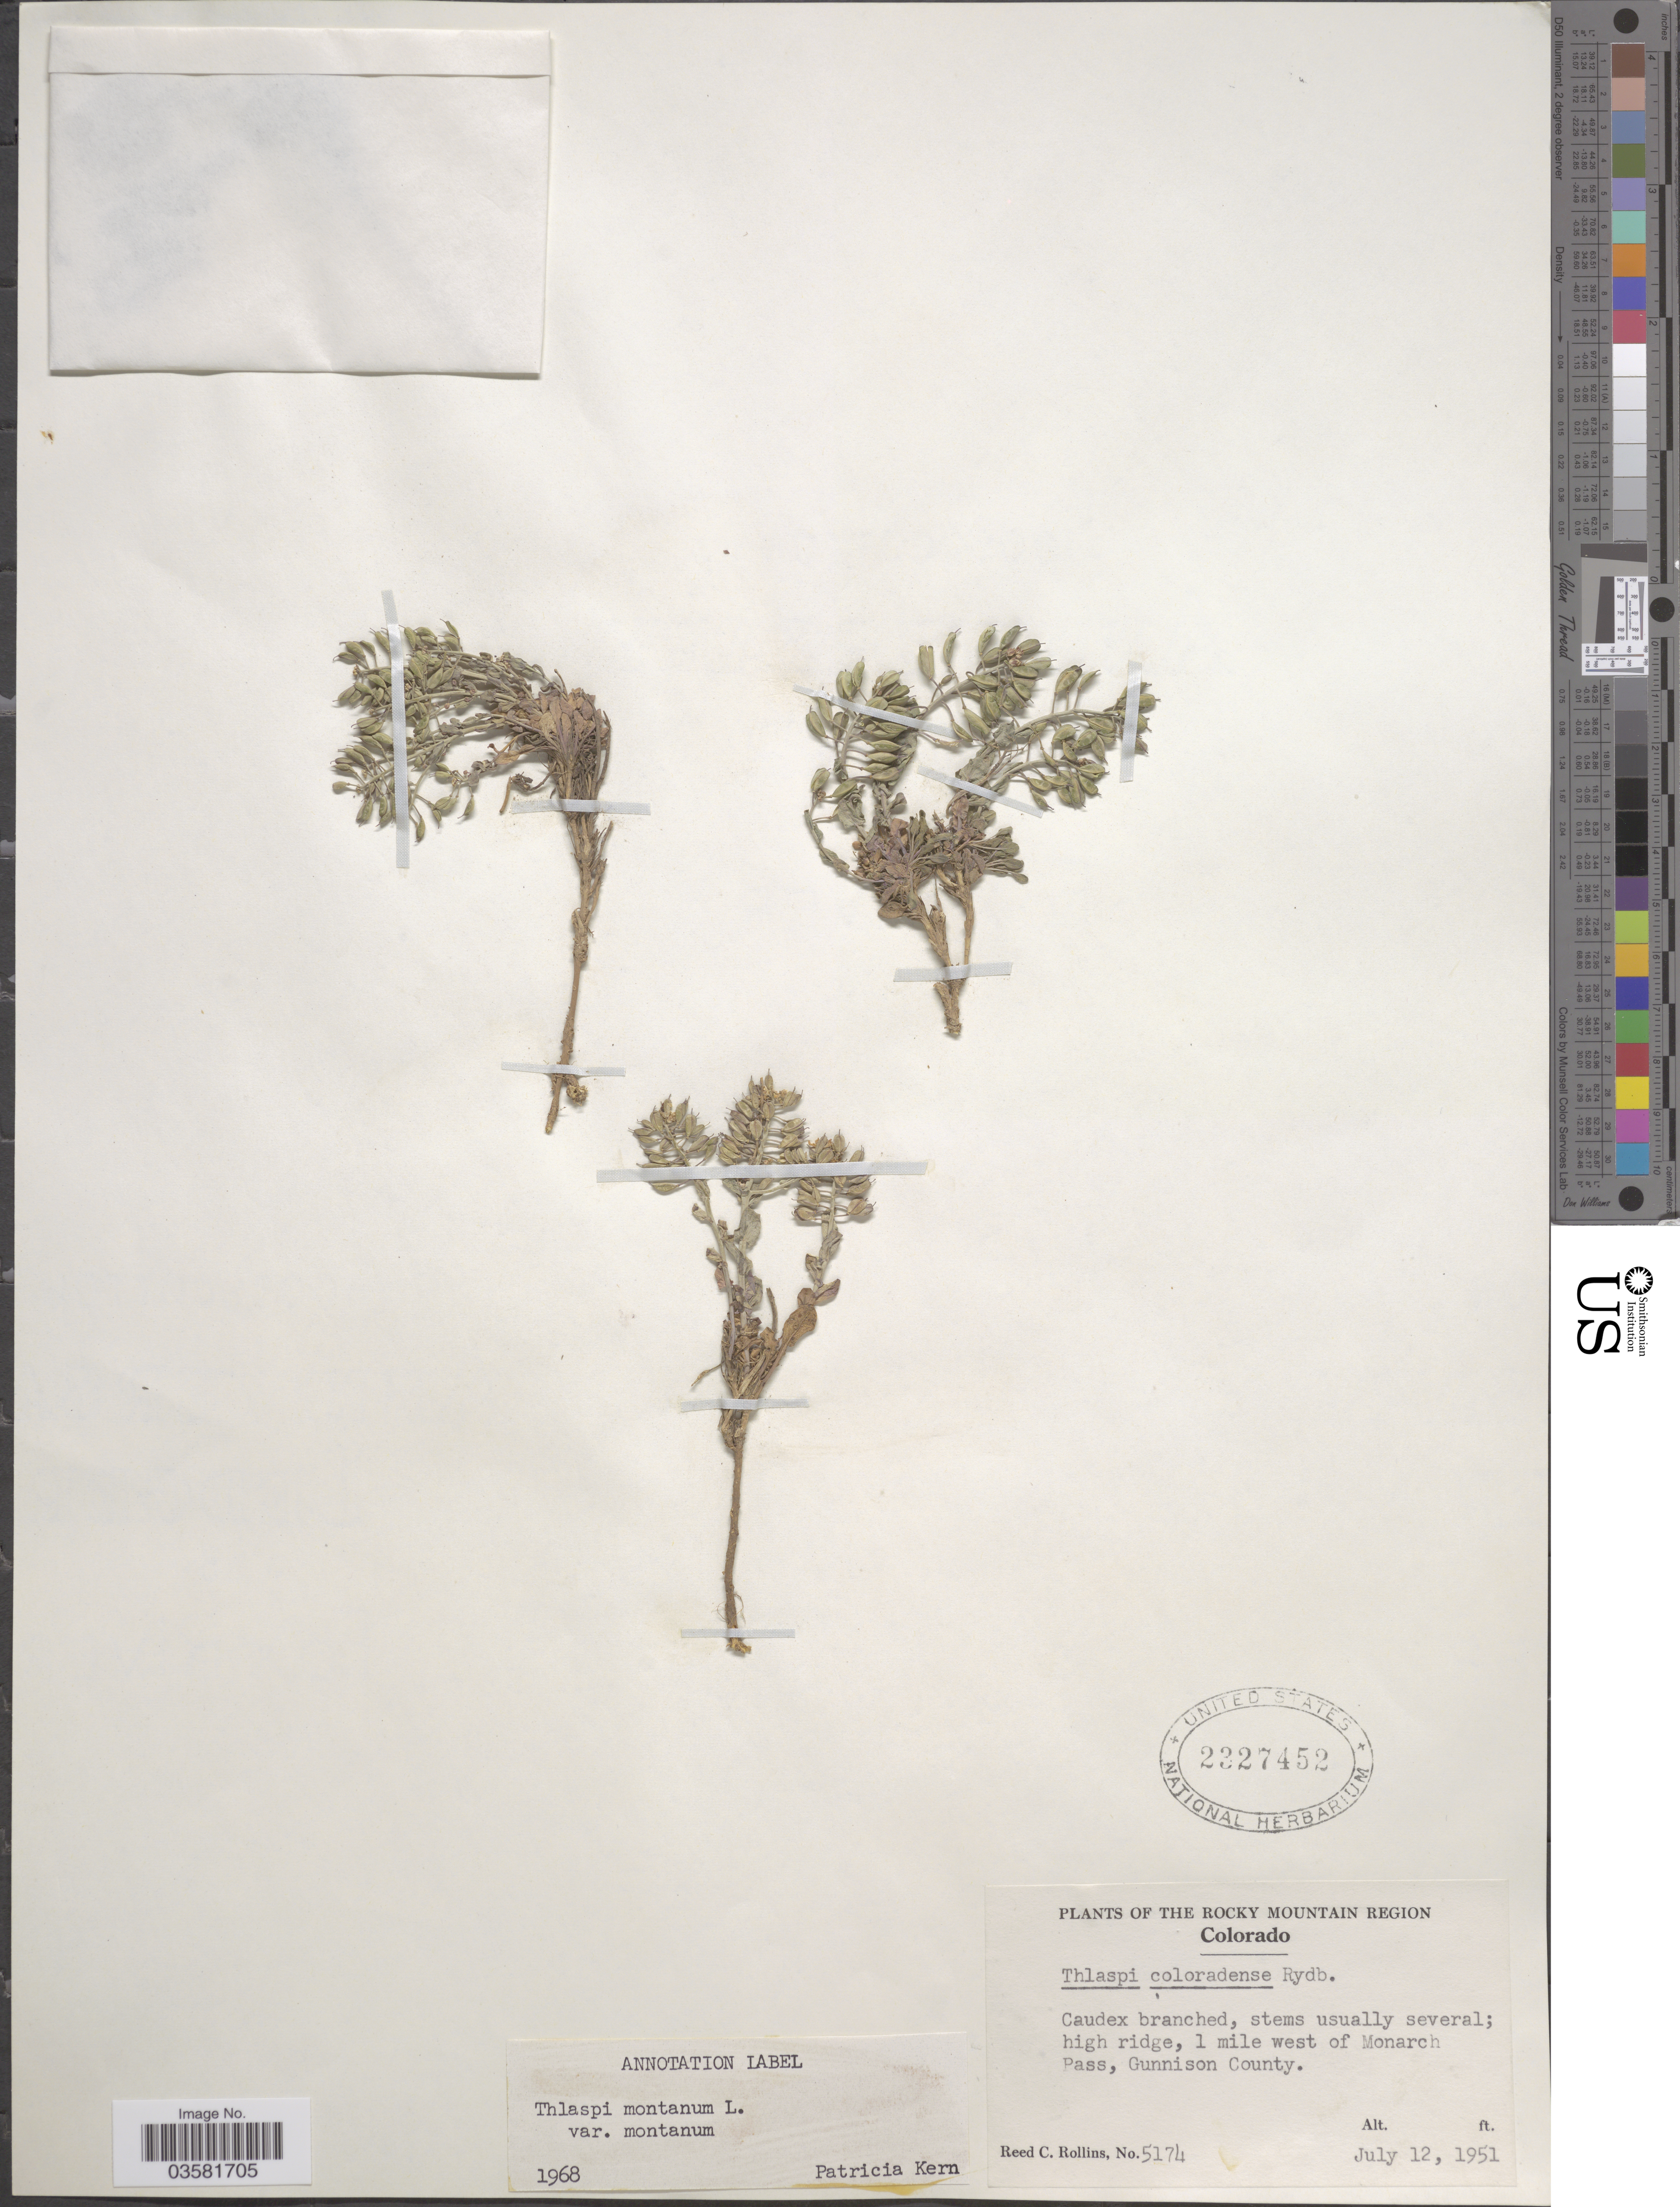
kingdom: Plantae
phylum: Tracheophyta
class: Magnoliopsida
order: Brassicales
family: Brassicaceae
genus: Thlaspi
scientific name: Thlaspi montanum var. montanum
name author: L.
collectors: R. C. Rollins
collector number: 5174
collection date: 1951-07-12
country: United States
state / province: Colorado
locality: The Rocky Mountain Region. 1 mile west of Monarch Pass, Gunnison County.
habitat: high ridge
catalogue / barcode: US 2327452